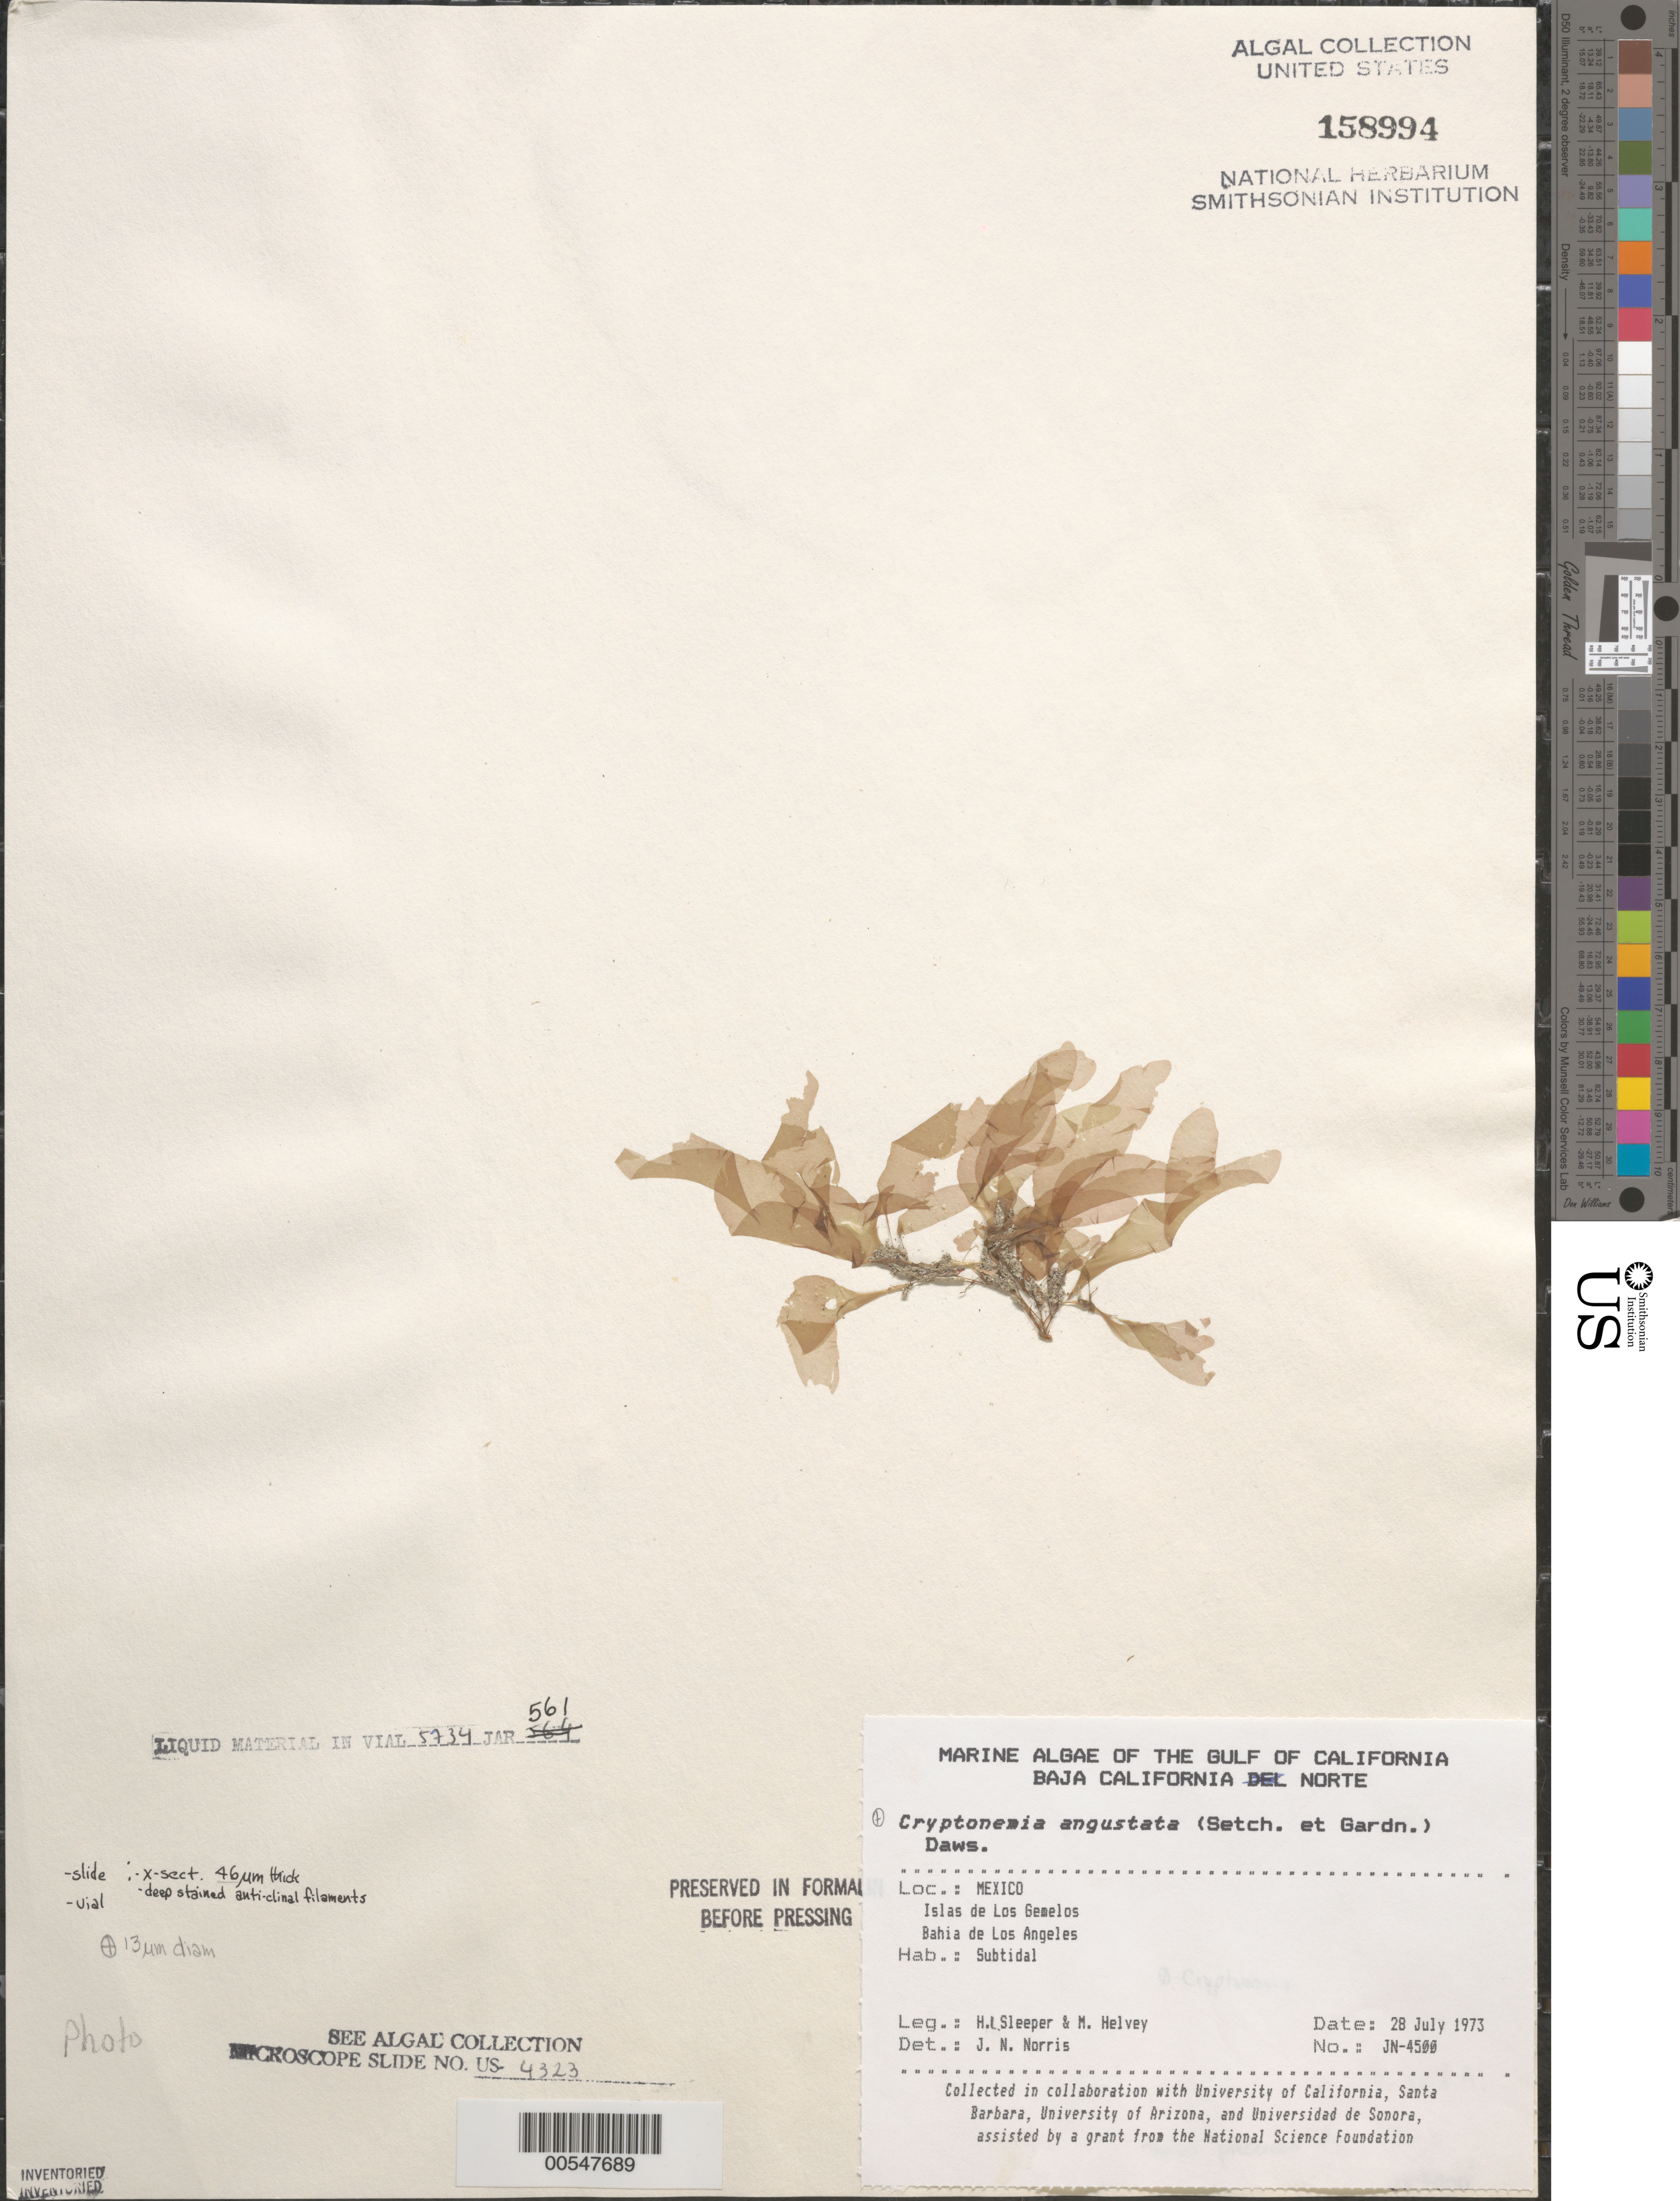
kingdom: Plantae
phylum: Rhodophyta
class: Florideophyceae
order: Halymeniales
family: Halymeniaceae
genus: Cryptonemia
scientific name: Cryptonemia angustata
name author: Okamura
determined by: Norris, James N.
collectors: H. Sleeper & M. Helvey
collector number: JN-4500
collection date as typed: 28 Jul 1973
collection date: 1973-07-28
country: Mexico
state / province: Baja California Norte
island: Isla de Los Gemelitos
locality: Bahia de los Angeles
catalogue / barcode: US 158994